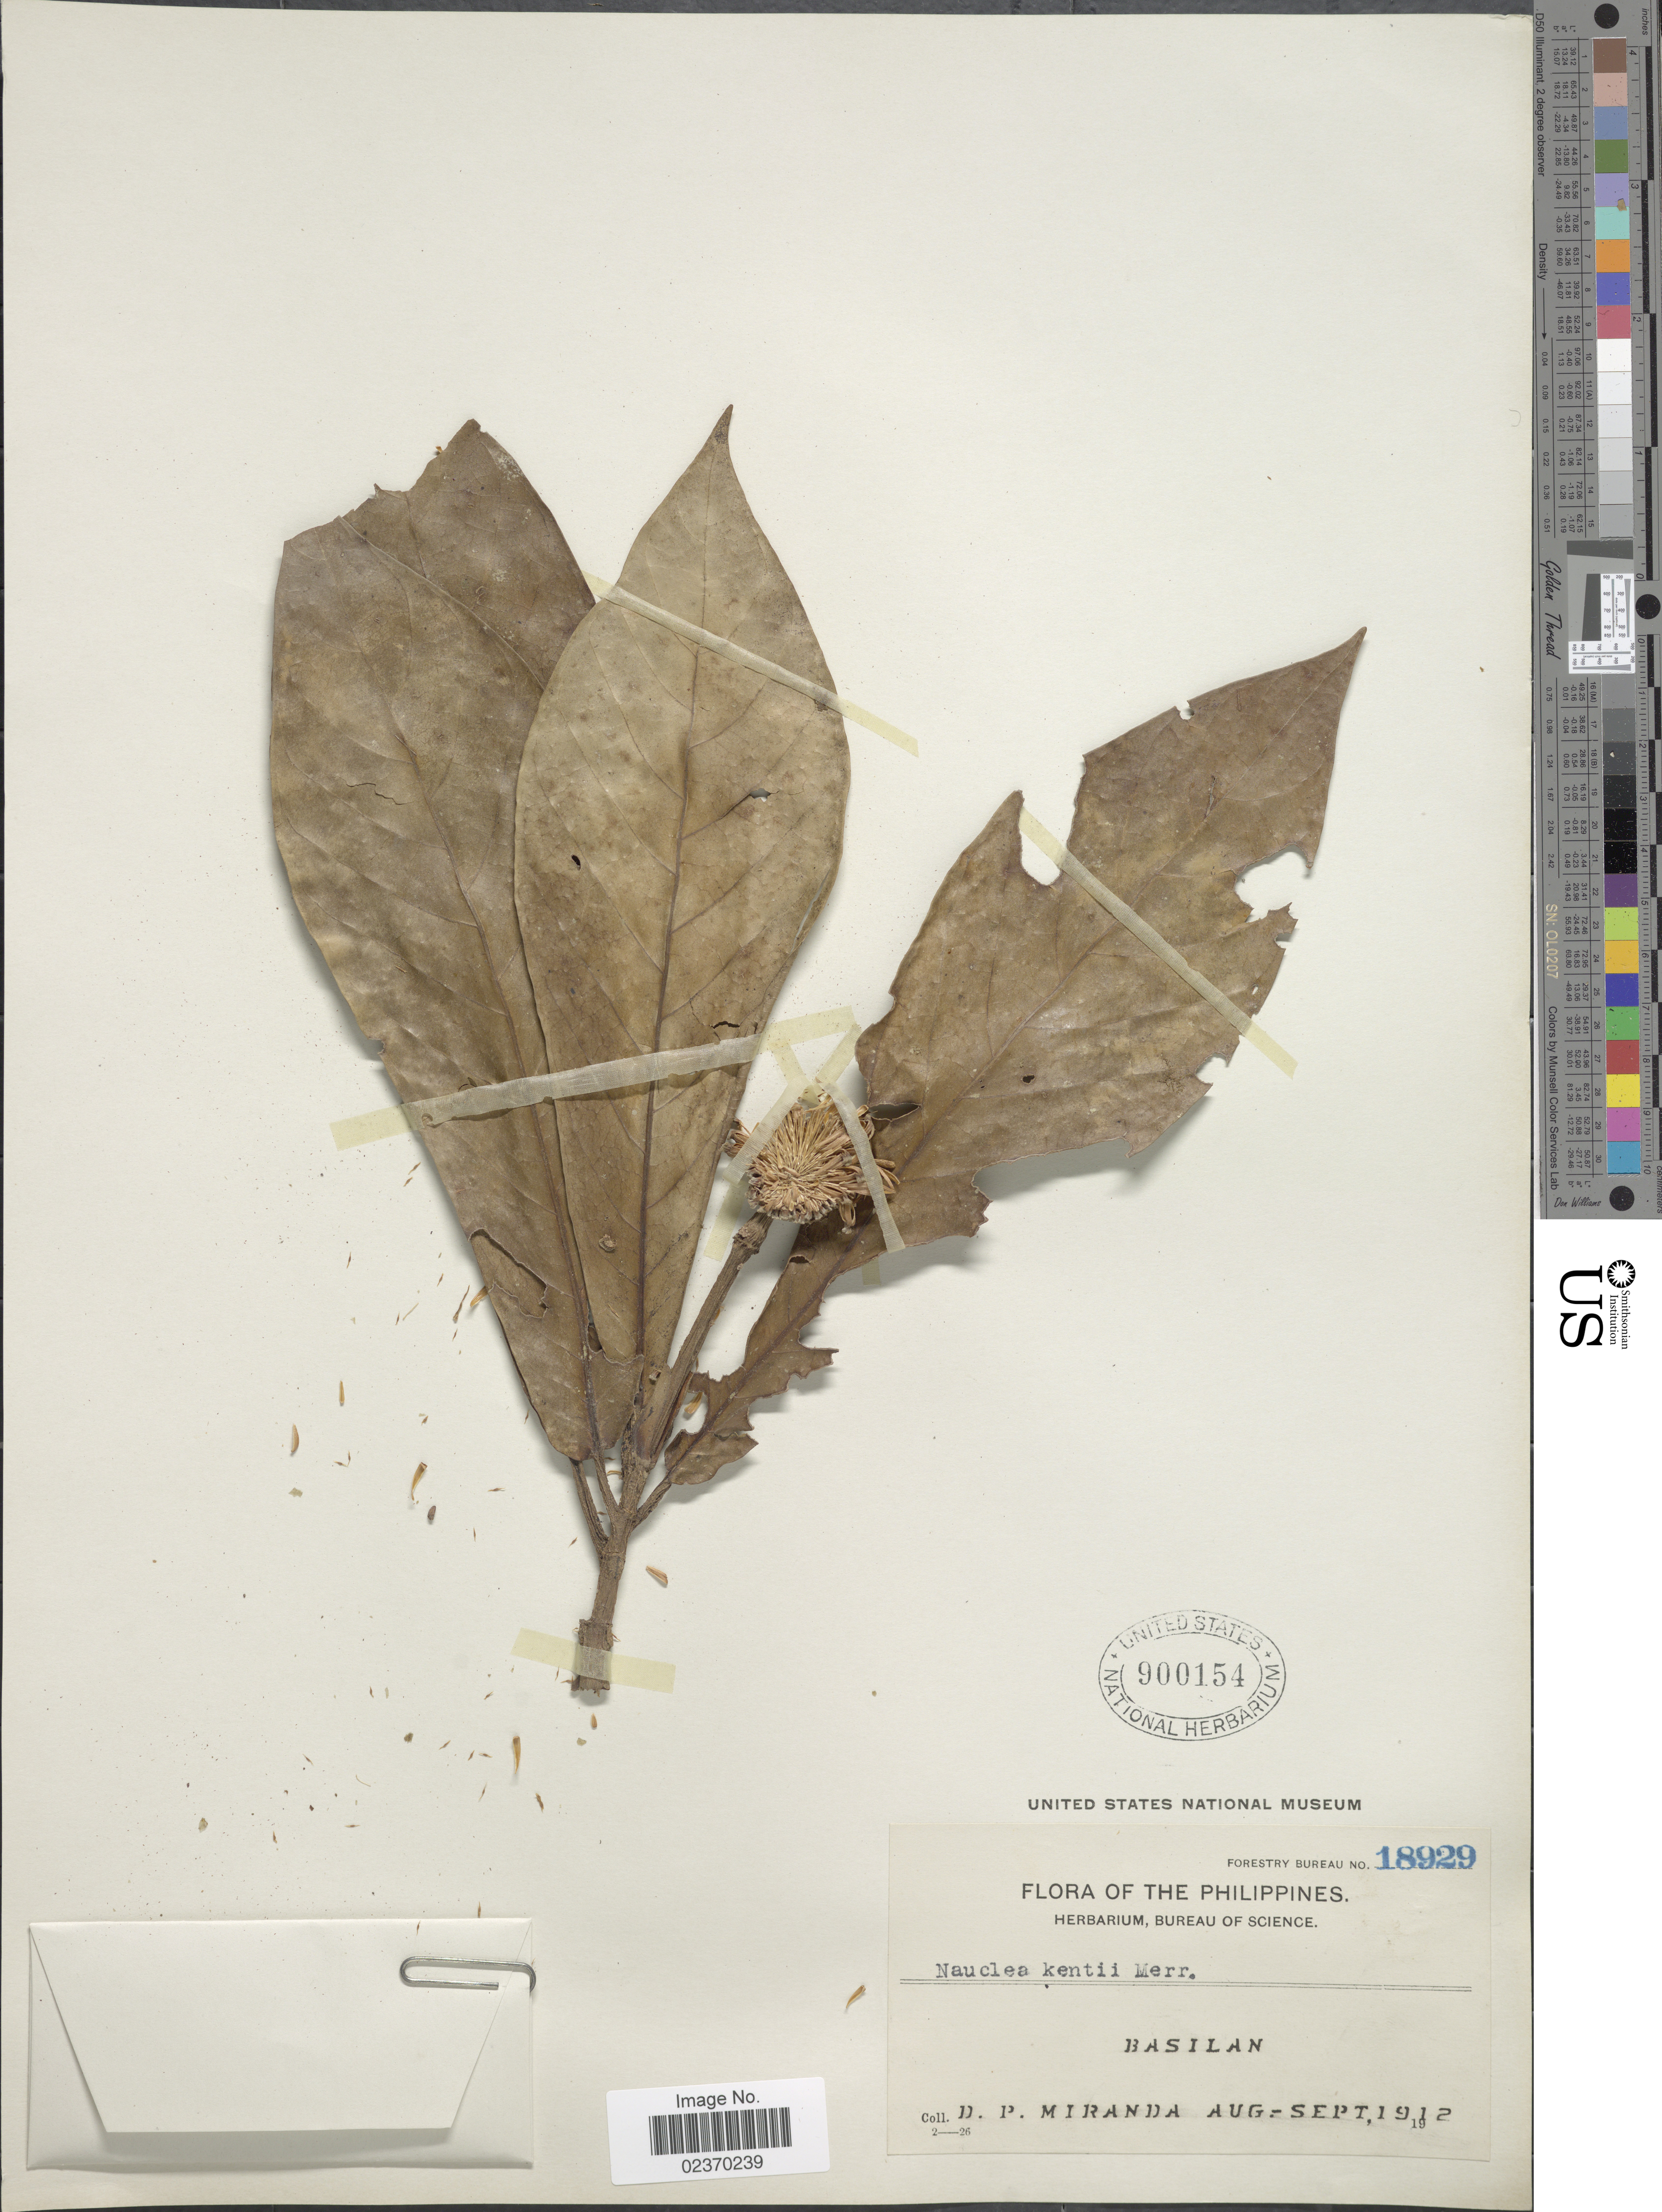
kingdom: Plantae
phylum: Tracheophyta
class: Magnoliopsida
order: Gentianales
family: Rubiaceae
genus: Neonauclea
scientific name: Neonauclea kentii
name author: (Merr.) Merr.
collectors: D. P. Miranda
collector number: Forestry Bureau 18929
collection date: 1912-08/1912-09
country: Philippines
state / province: Muslim Mindanao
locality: Basilan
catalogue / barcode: US 900154